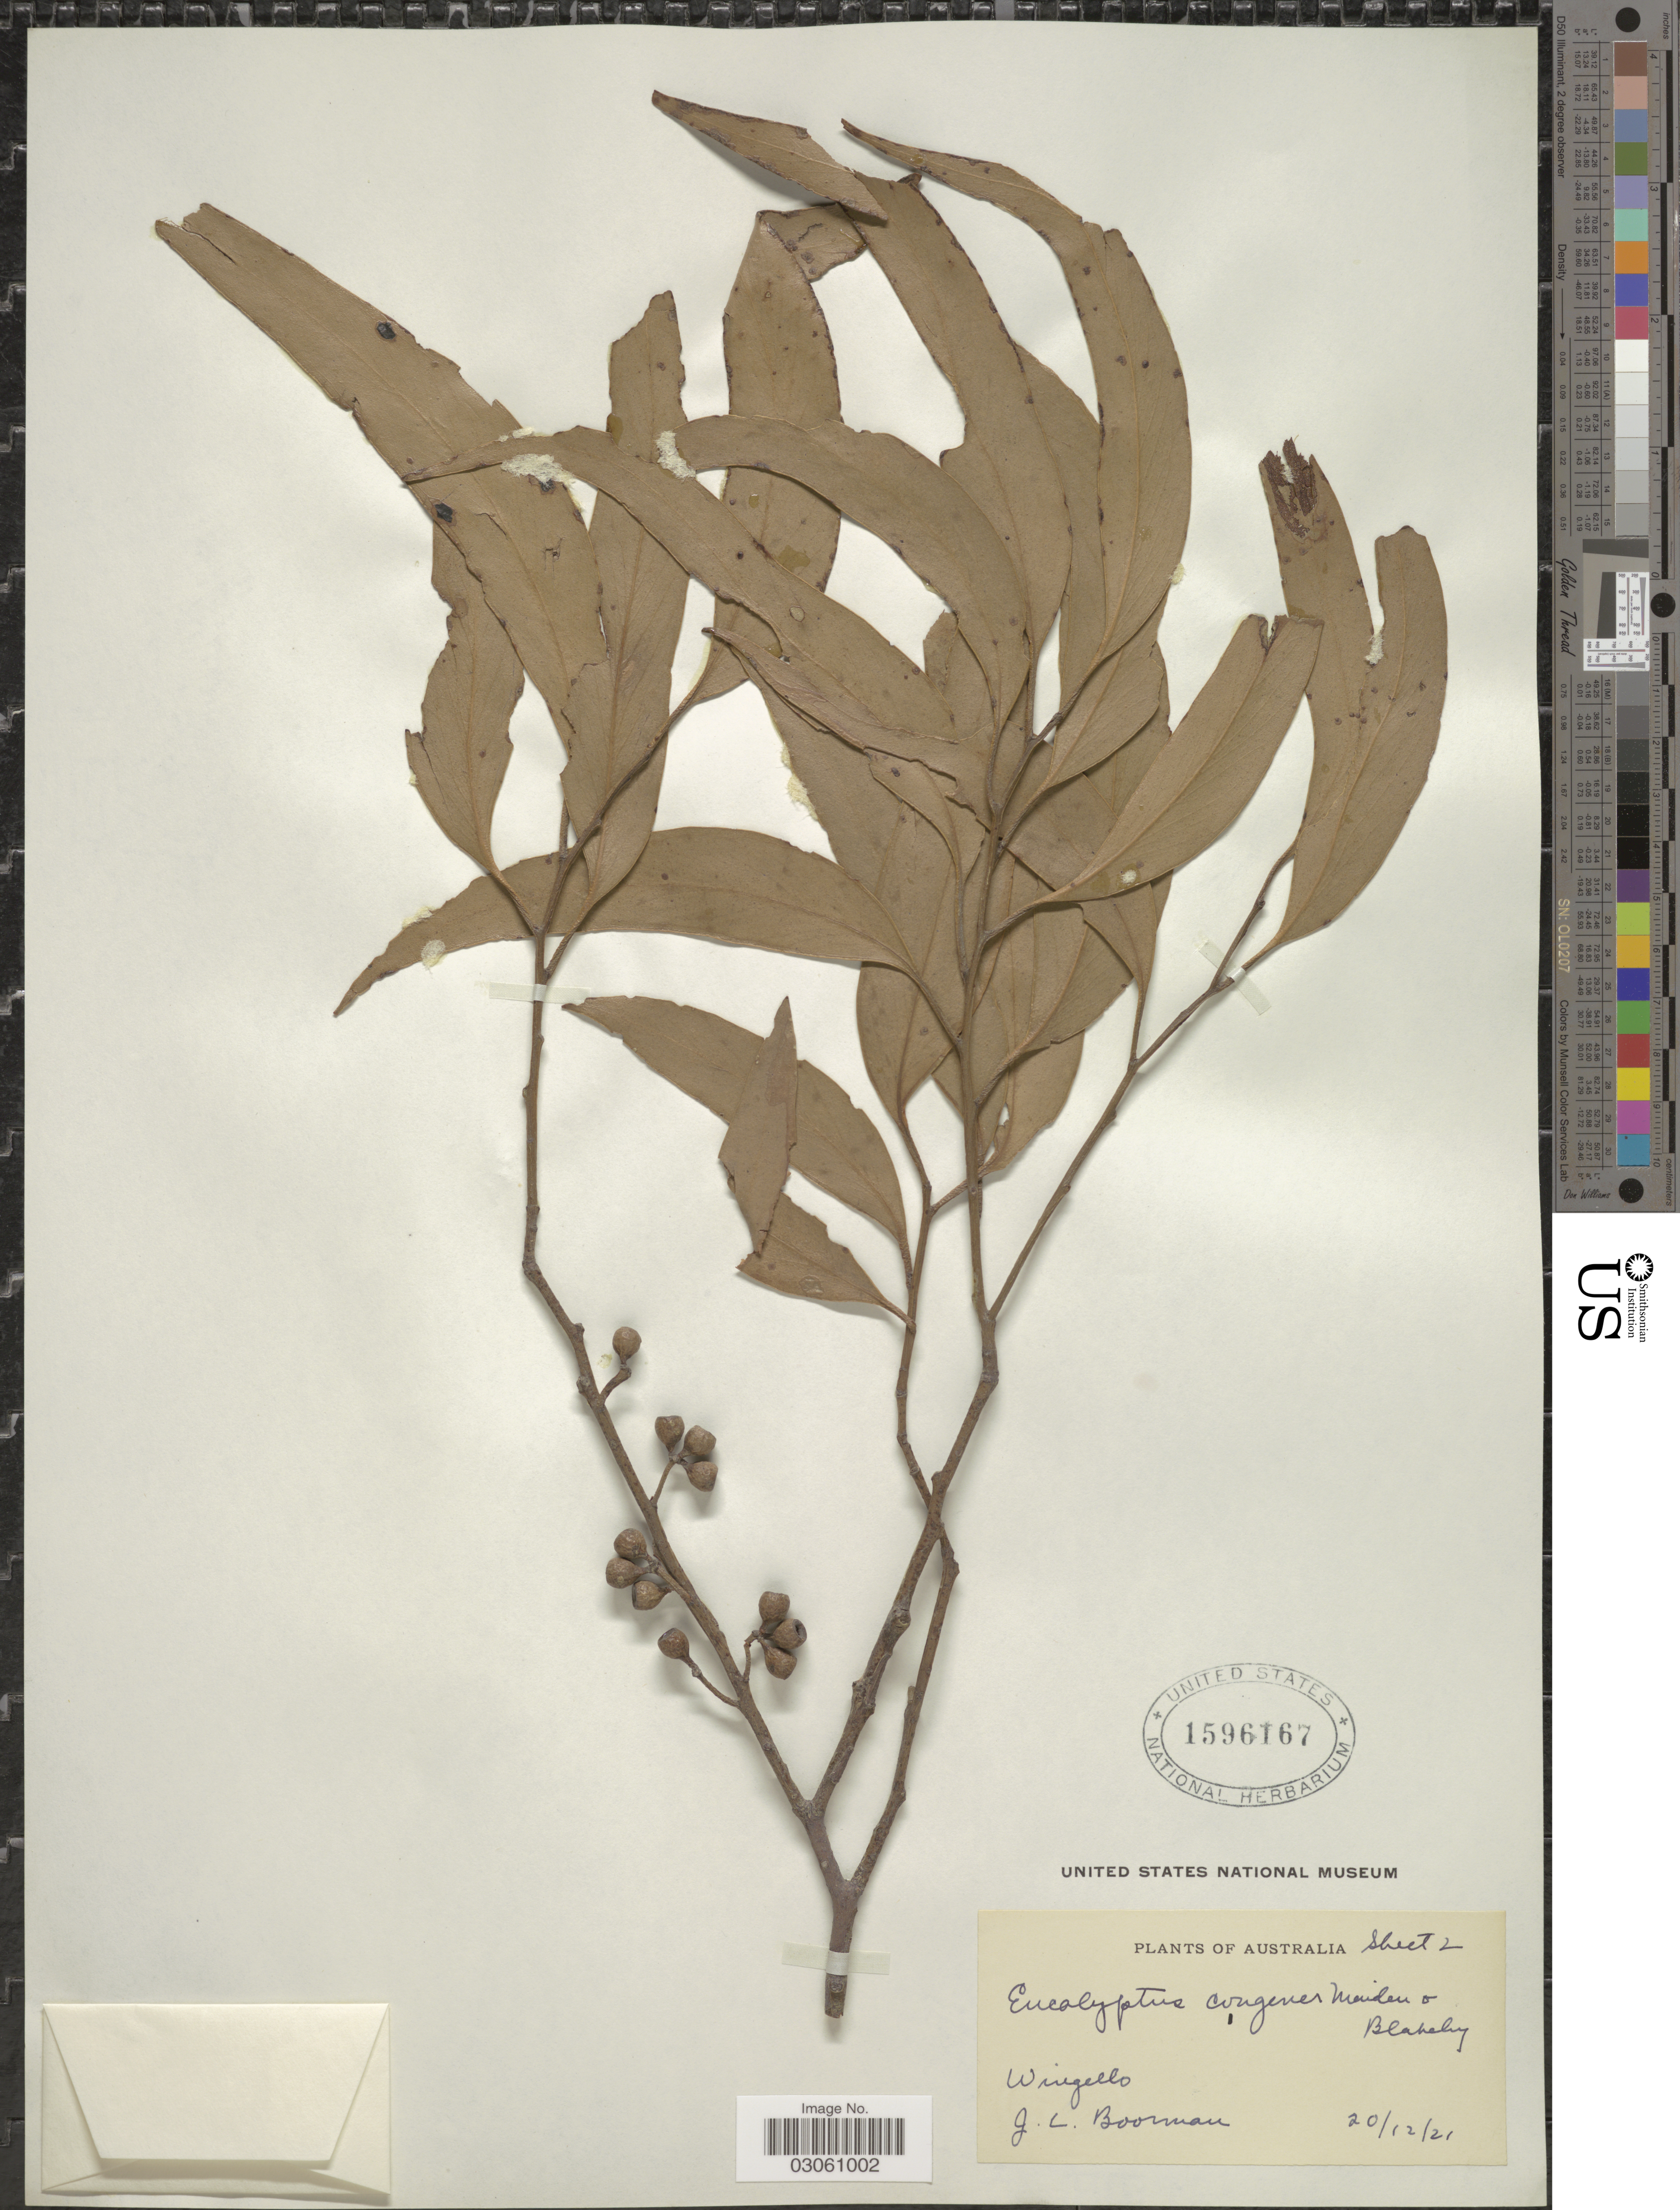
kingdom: Plantae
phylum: Tracheophyta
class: Magnoliopsida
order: Myrtales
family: Myrtaceae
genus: Eucalyptus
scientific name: Eucalyptus x congener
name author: Maiden & Blakely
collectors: J. Boorman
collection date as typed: Transcribed d/m/y: 20/12/21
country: Australia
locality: Wingello.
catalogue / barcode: US 1596167